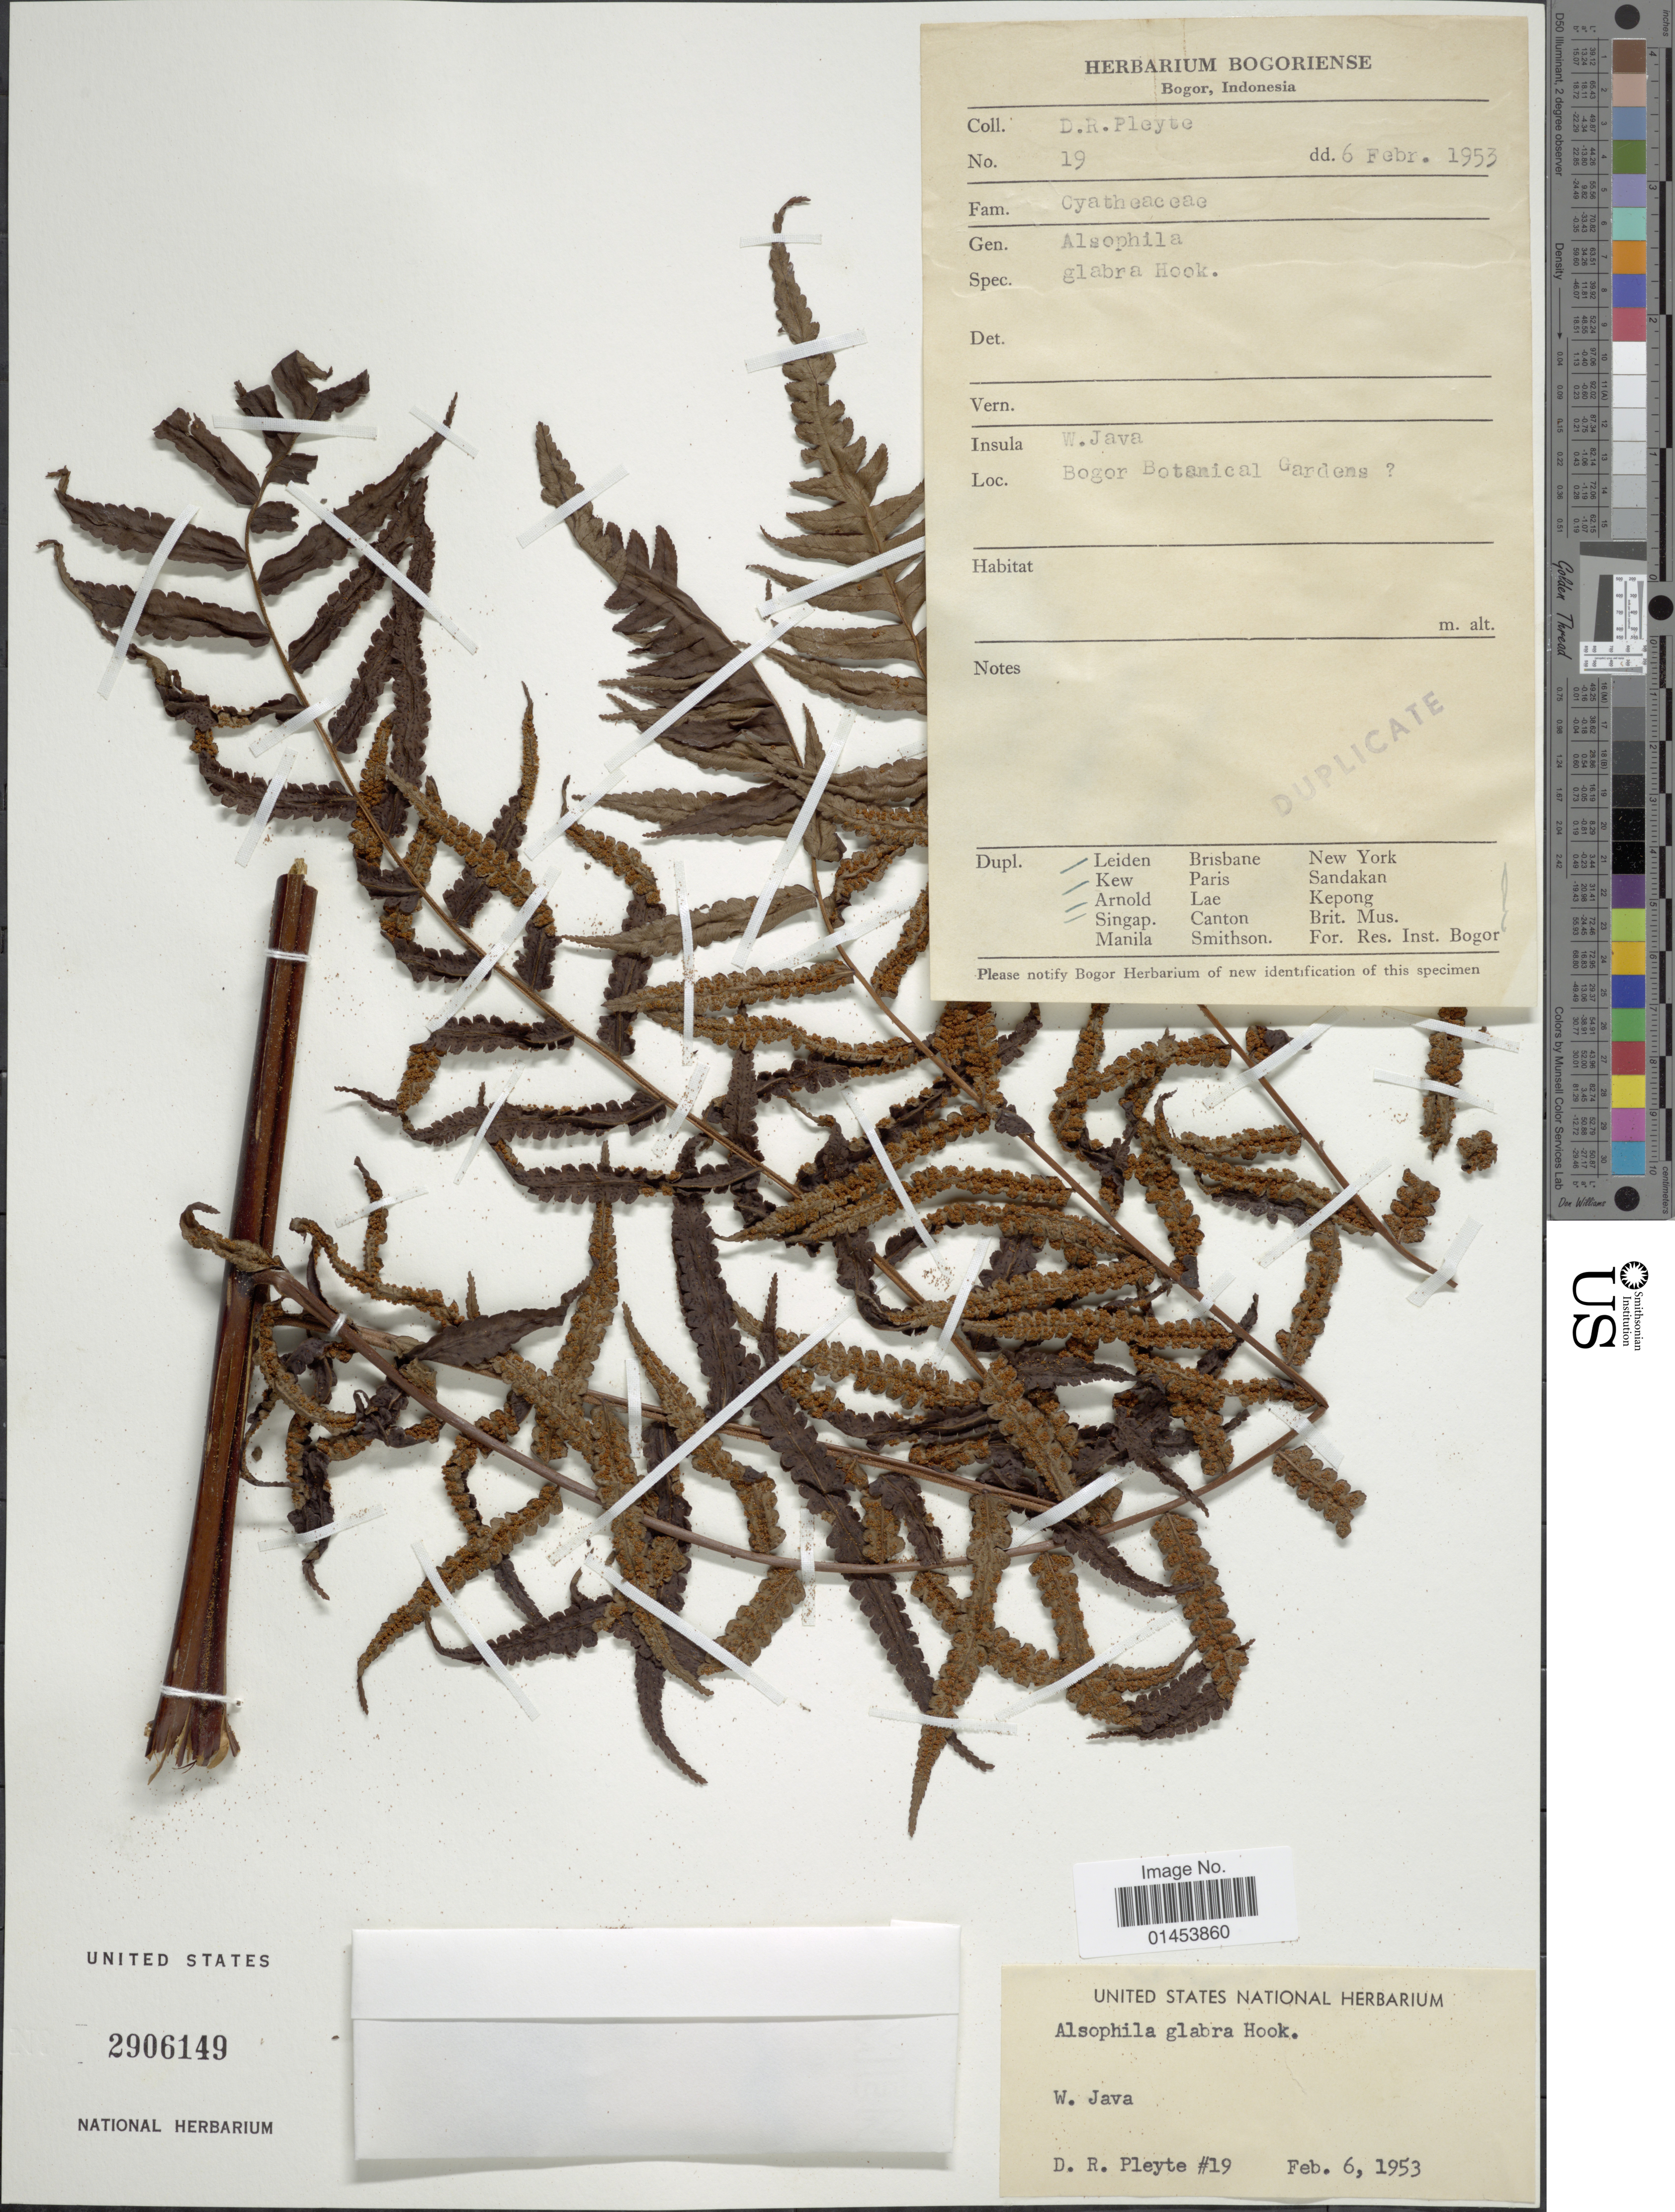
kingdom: Plantae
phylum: Tracheophyta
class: Polypodiopsida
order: Cyatheales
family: Cyatheaceae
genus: Cyathea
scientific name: Cyathea glabra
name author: (Blume) Copel.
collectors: D. Pleyte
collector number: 19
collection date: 1953-02-06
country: Indonesia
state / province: Java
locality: W. Java, Bogor Botanical Gardens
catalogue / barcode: US 2906149